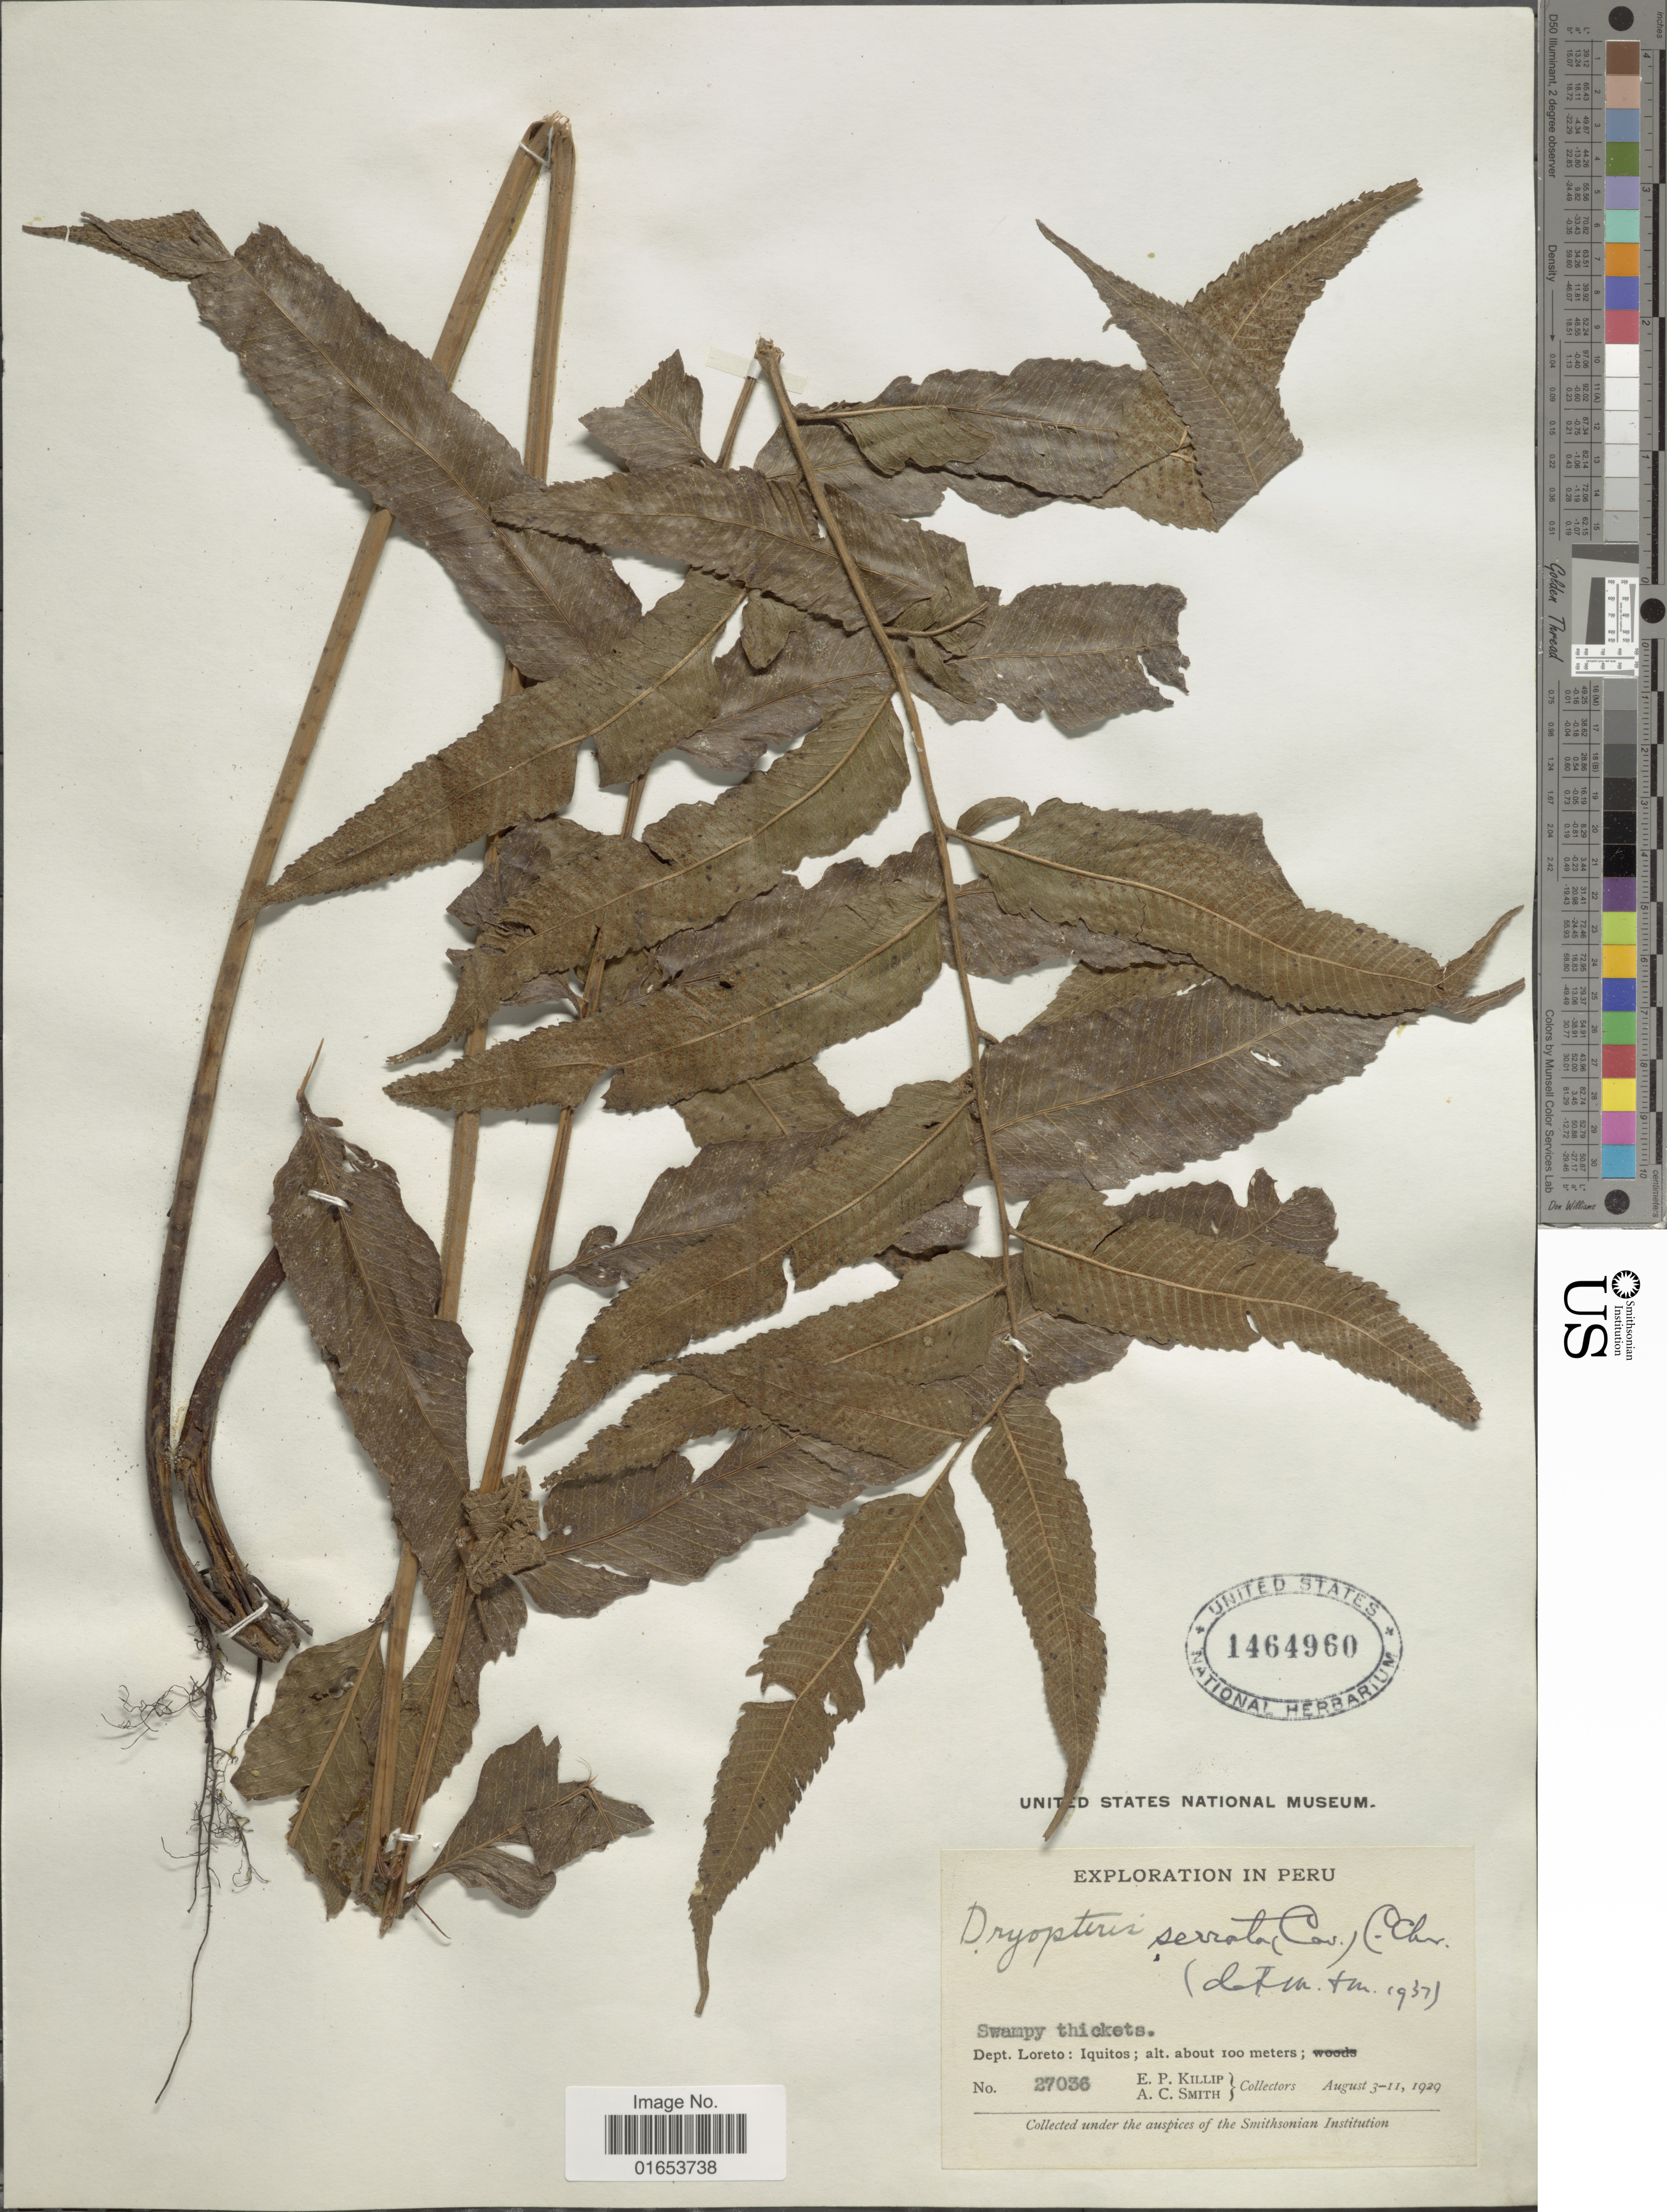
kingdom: Plantae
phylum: Tracheophyta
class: Polypodiopsida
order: Polypodiales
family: Thelypteridaceae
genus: Meniscium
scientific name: Meniscium serratum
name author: Cav.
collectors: E. P. Killip & A. C. Smith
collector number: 27036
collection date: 1929-08-03/1929-08-11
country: Peru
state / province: Loreto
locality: Iquitos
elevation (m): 100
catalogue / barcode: US 1464960